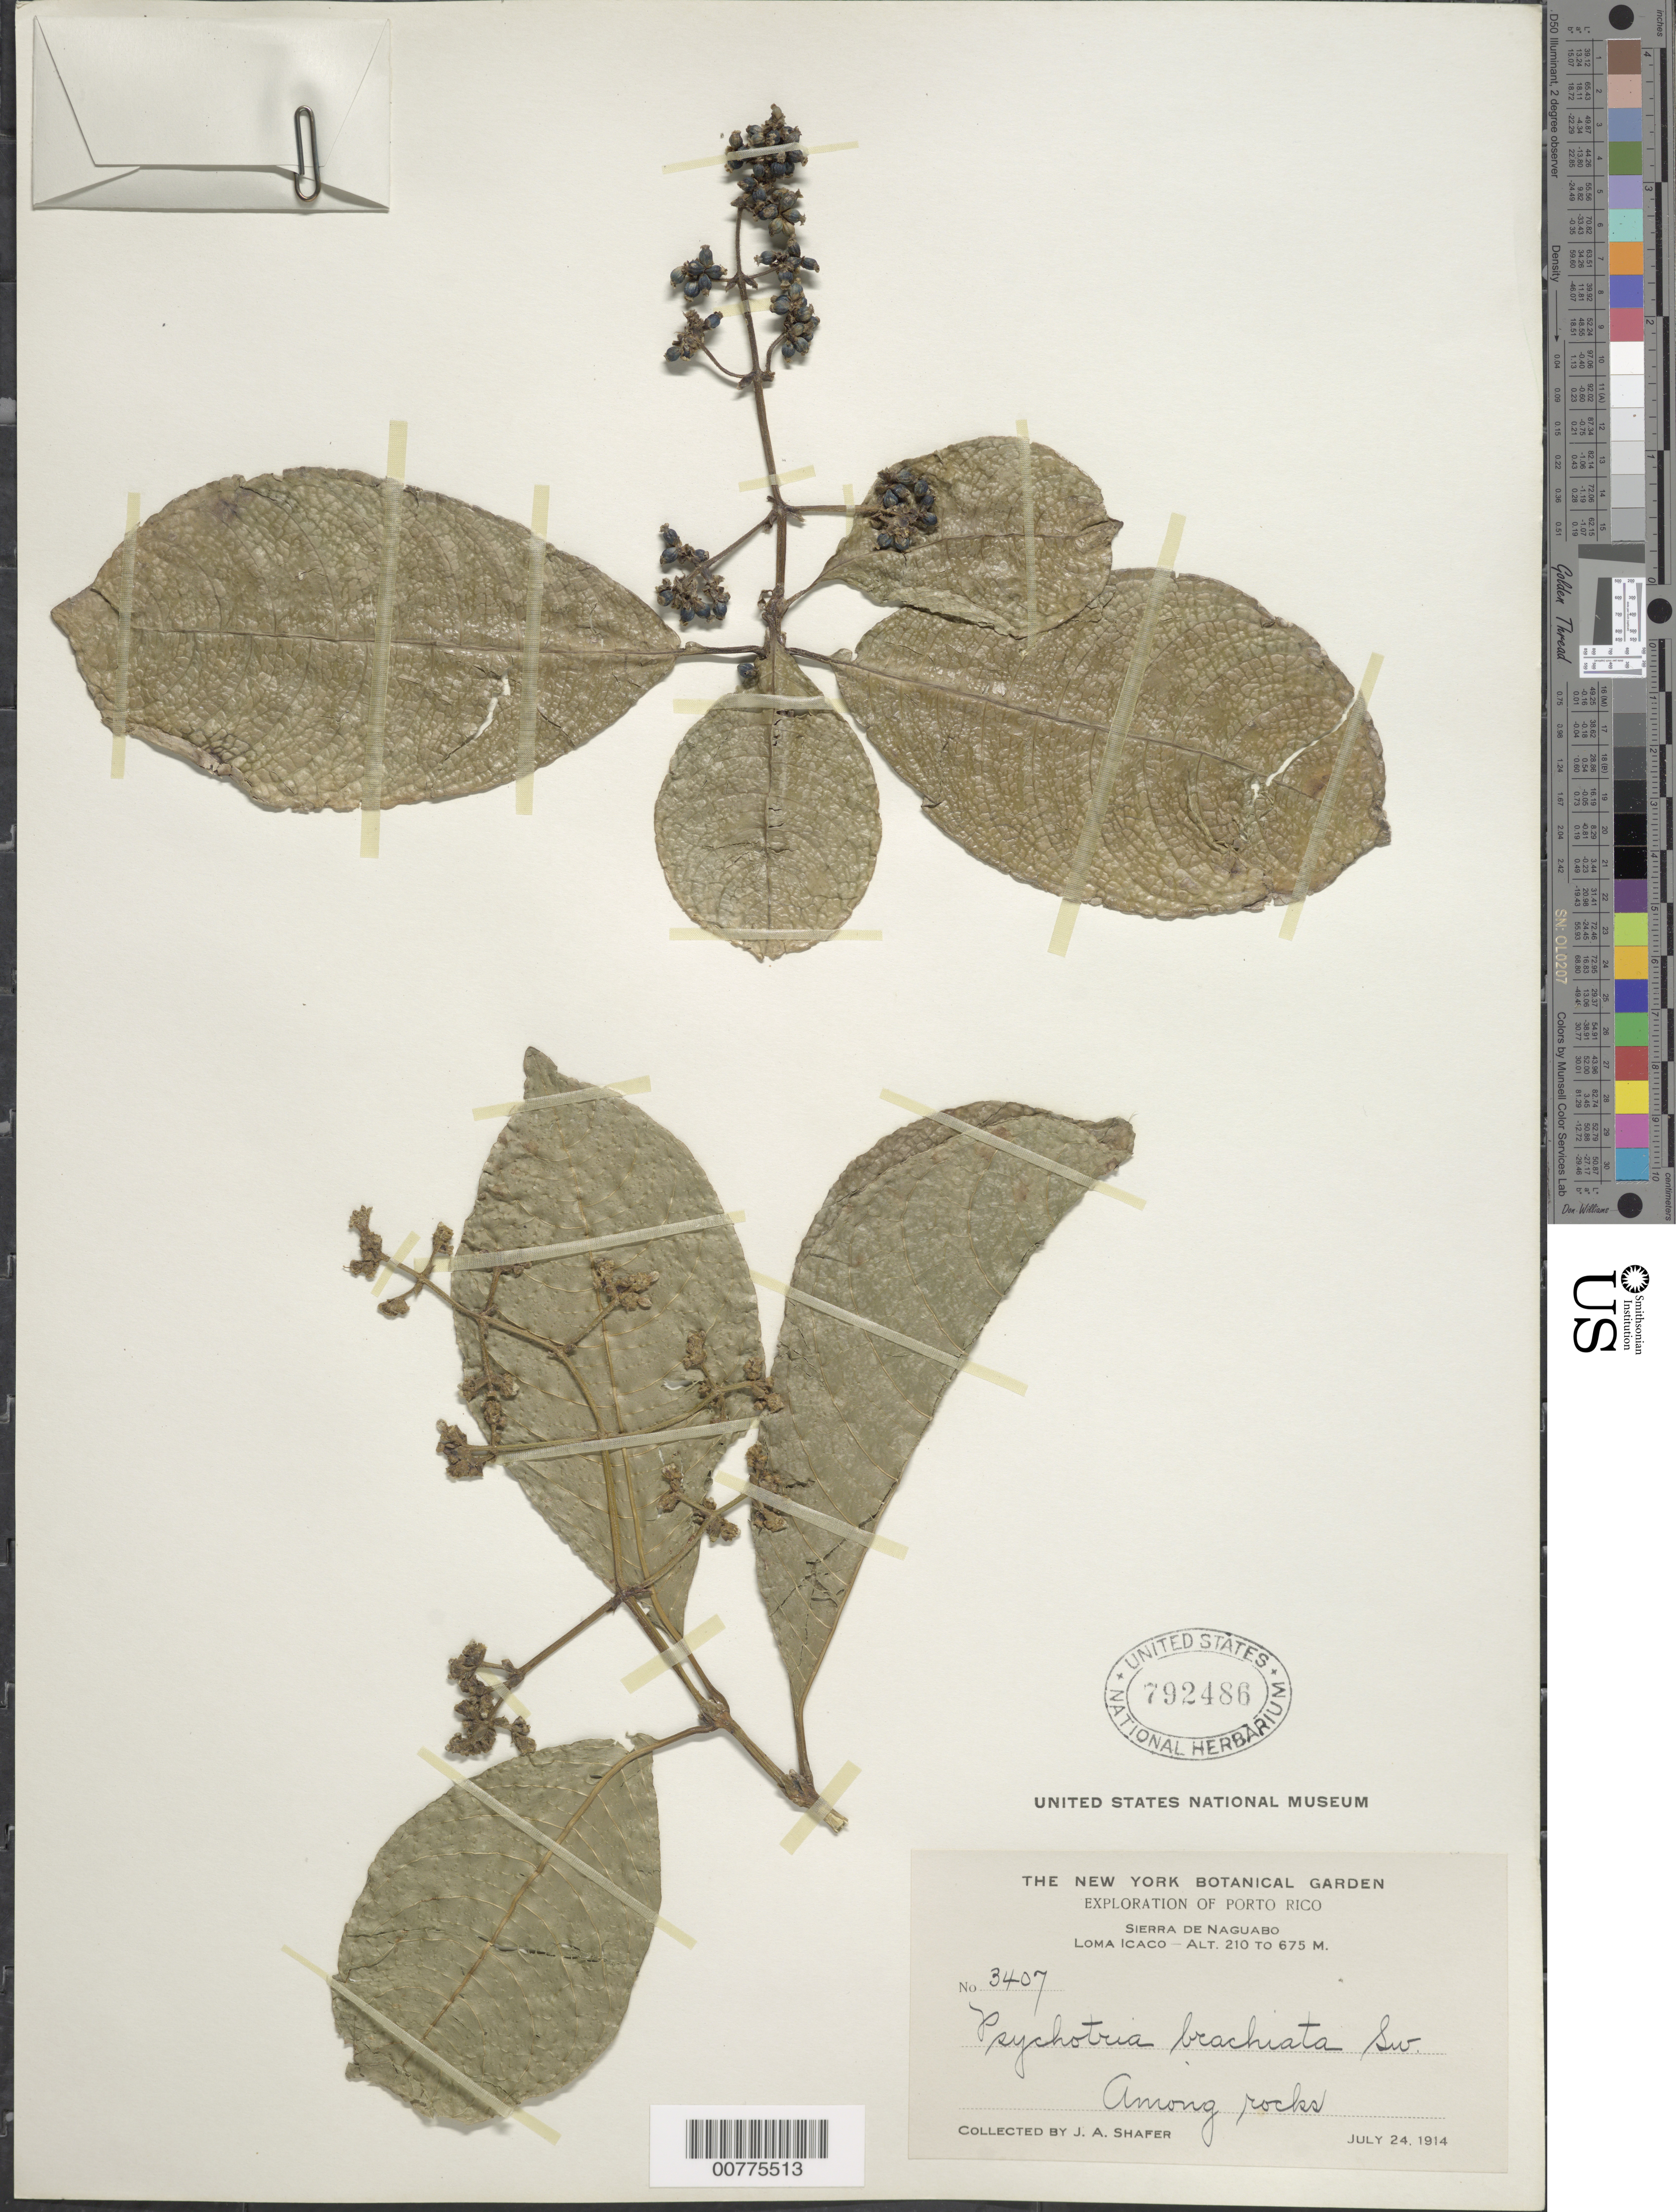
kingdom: Plantae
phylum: Tracheophyta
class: Magnoliopsida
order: Gentianales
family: Rubiaceae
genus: Psychotria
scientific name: Psychotria brachiata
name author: Sw.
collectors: J. A. Shafer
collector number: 3407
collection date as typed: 24 Jul 1914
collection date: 1914-07-24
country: Puerto Rico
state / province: Naguabo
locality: Sierra de Naguabo. Loma Icaco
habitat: Among rocks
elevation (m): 210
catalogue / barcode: US 792486